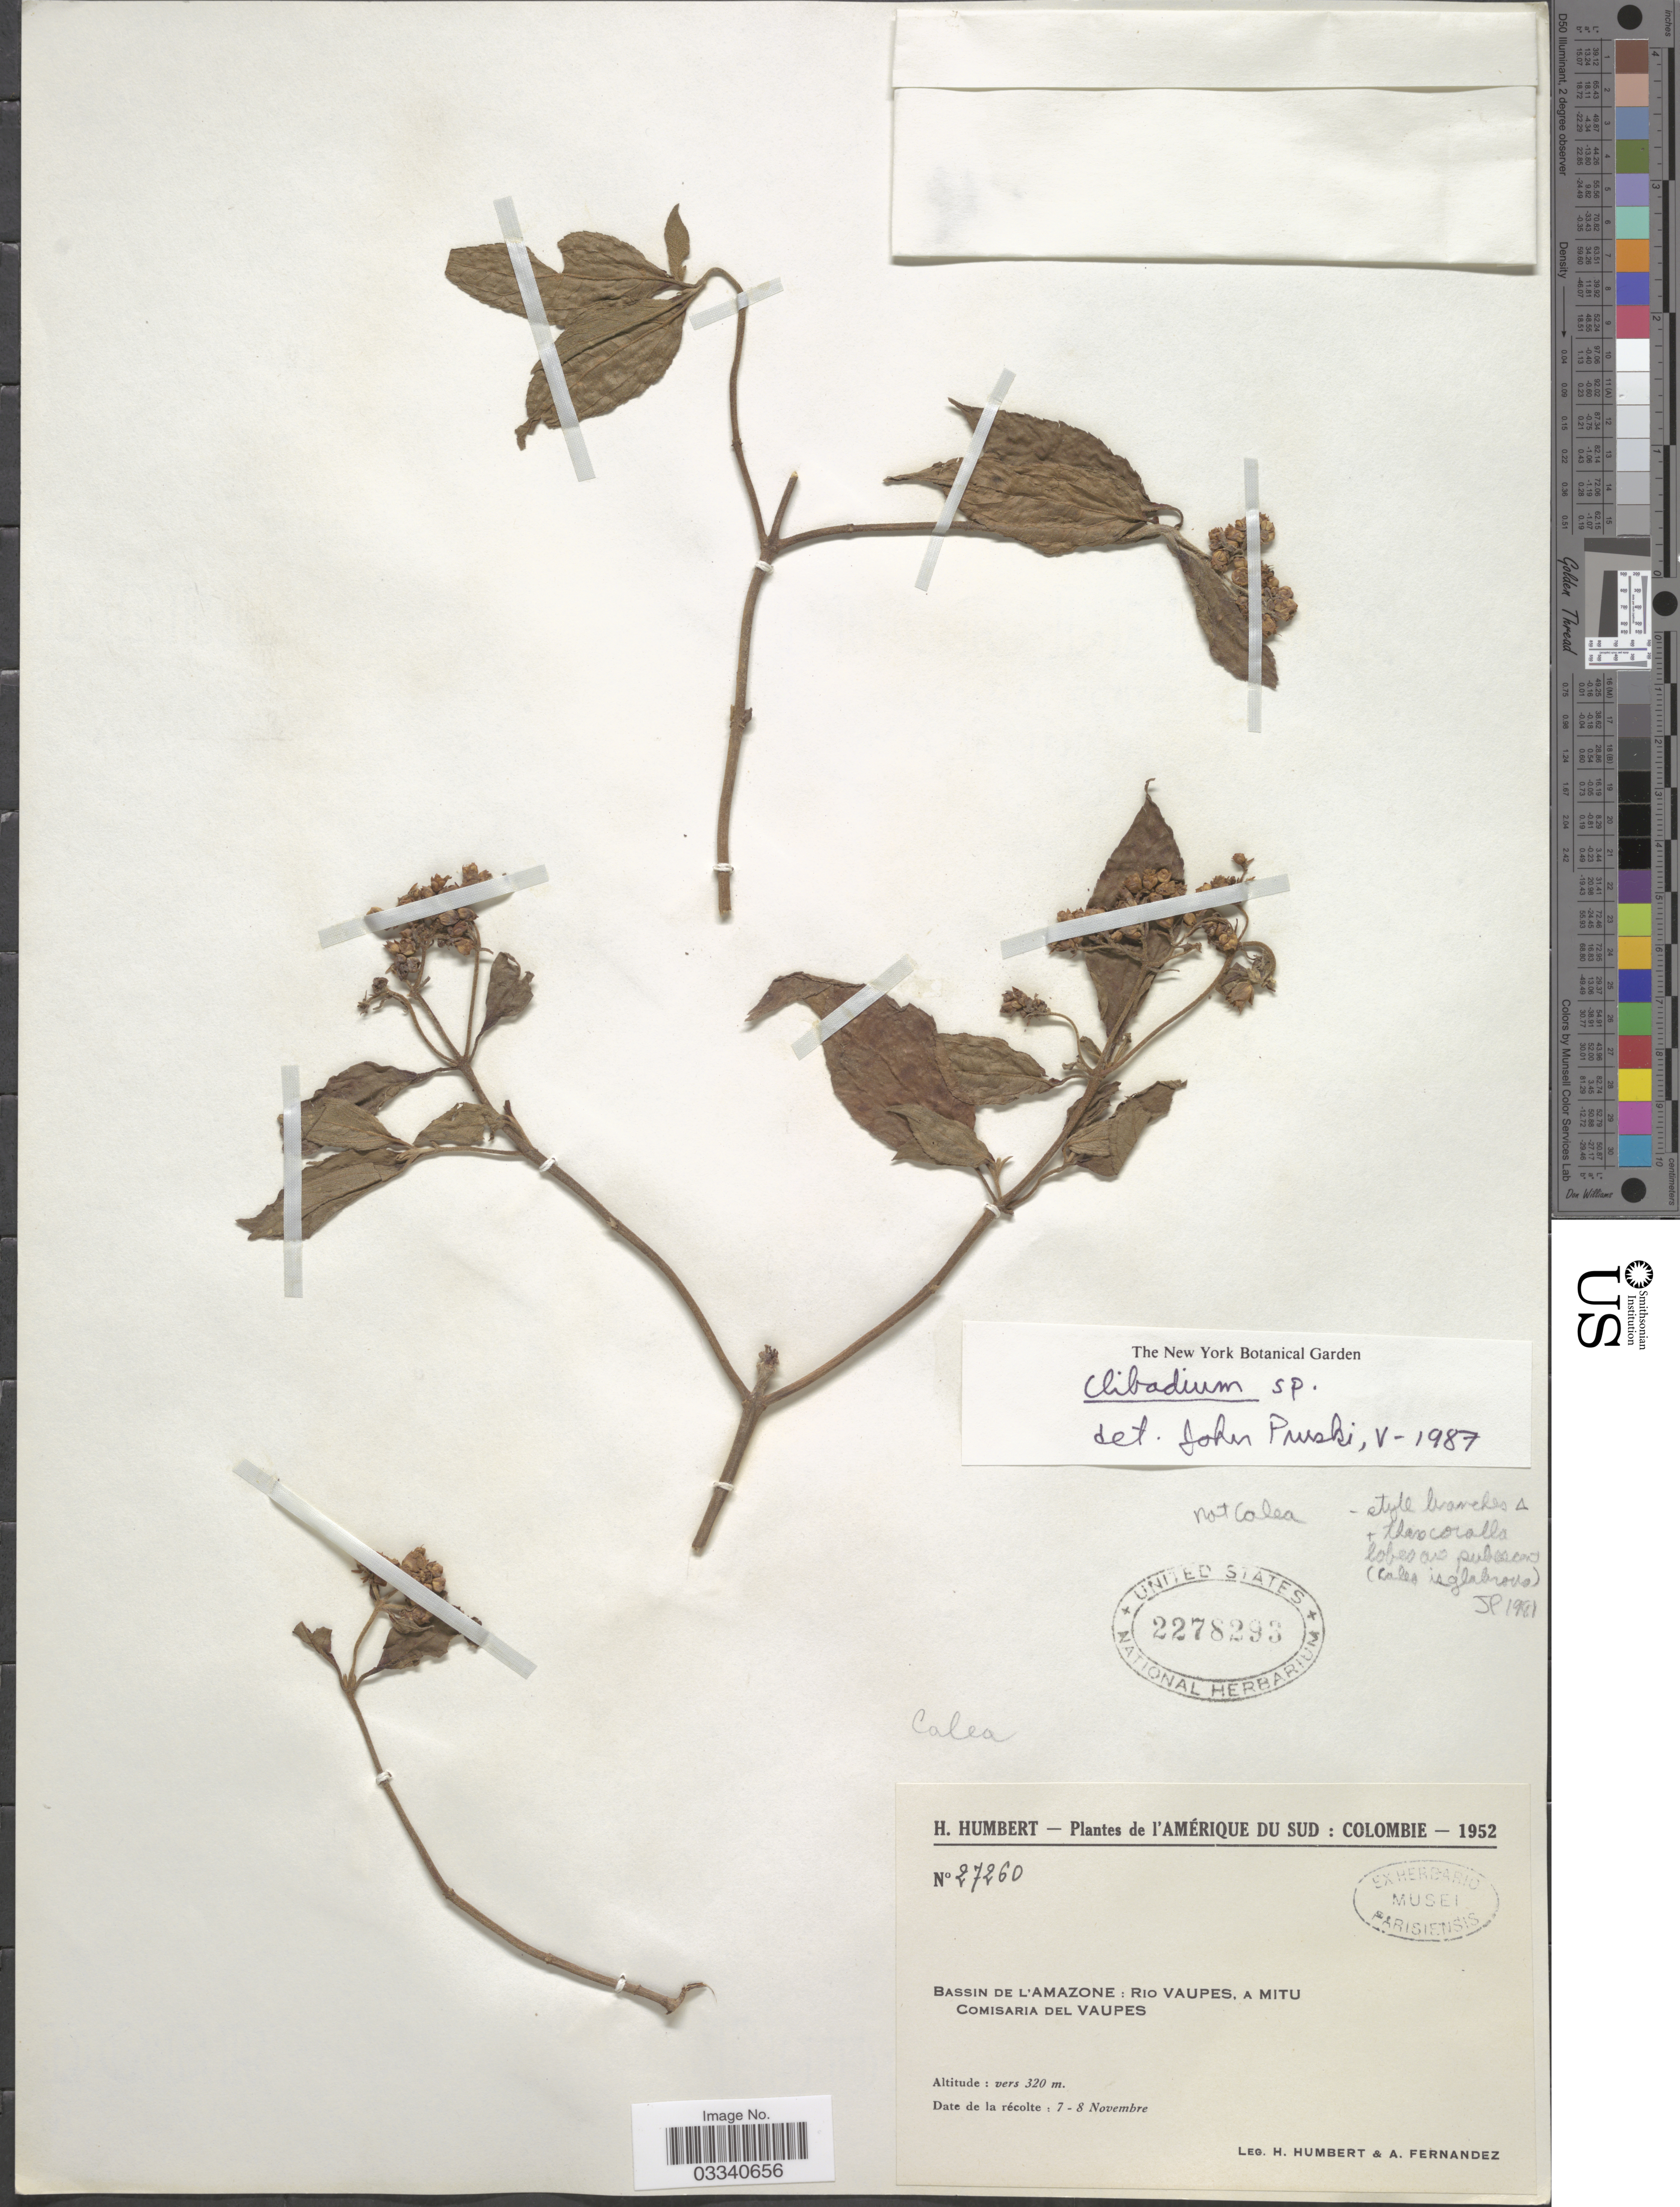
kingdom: Plantae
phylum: Tracheophyta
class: Magnoliopsida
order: Asterales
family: Asteraceae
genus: Clibadium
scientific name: Clibadium sp.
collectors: H. Humbert & A. Fernandez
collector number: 27260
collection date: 1952-11-07/1952-11-08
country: Colombia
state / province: Vaupés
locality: Bassin de l'Amazone: Rio Vaupes, a Mitu. Comisaria del Vaupes.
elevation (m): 320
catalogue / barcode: US 2278293